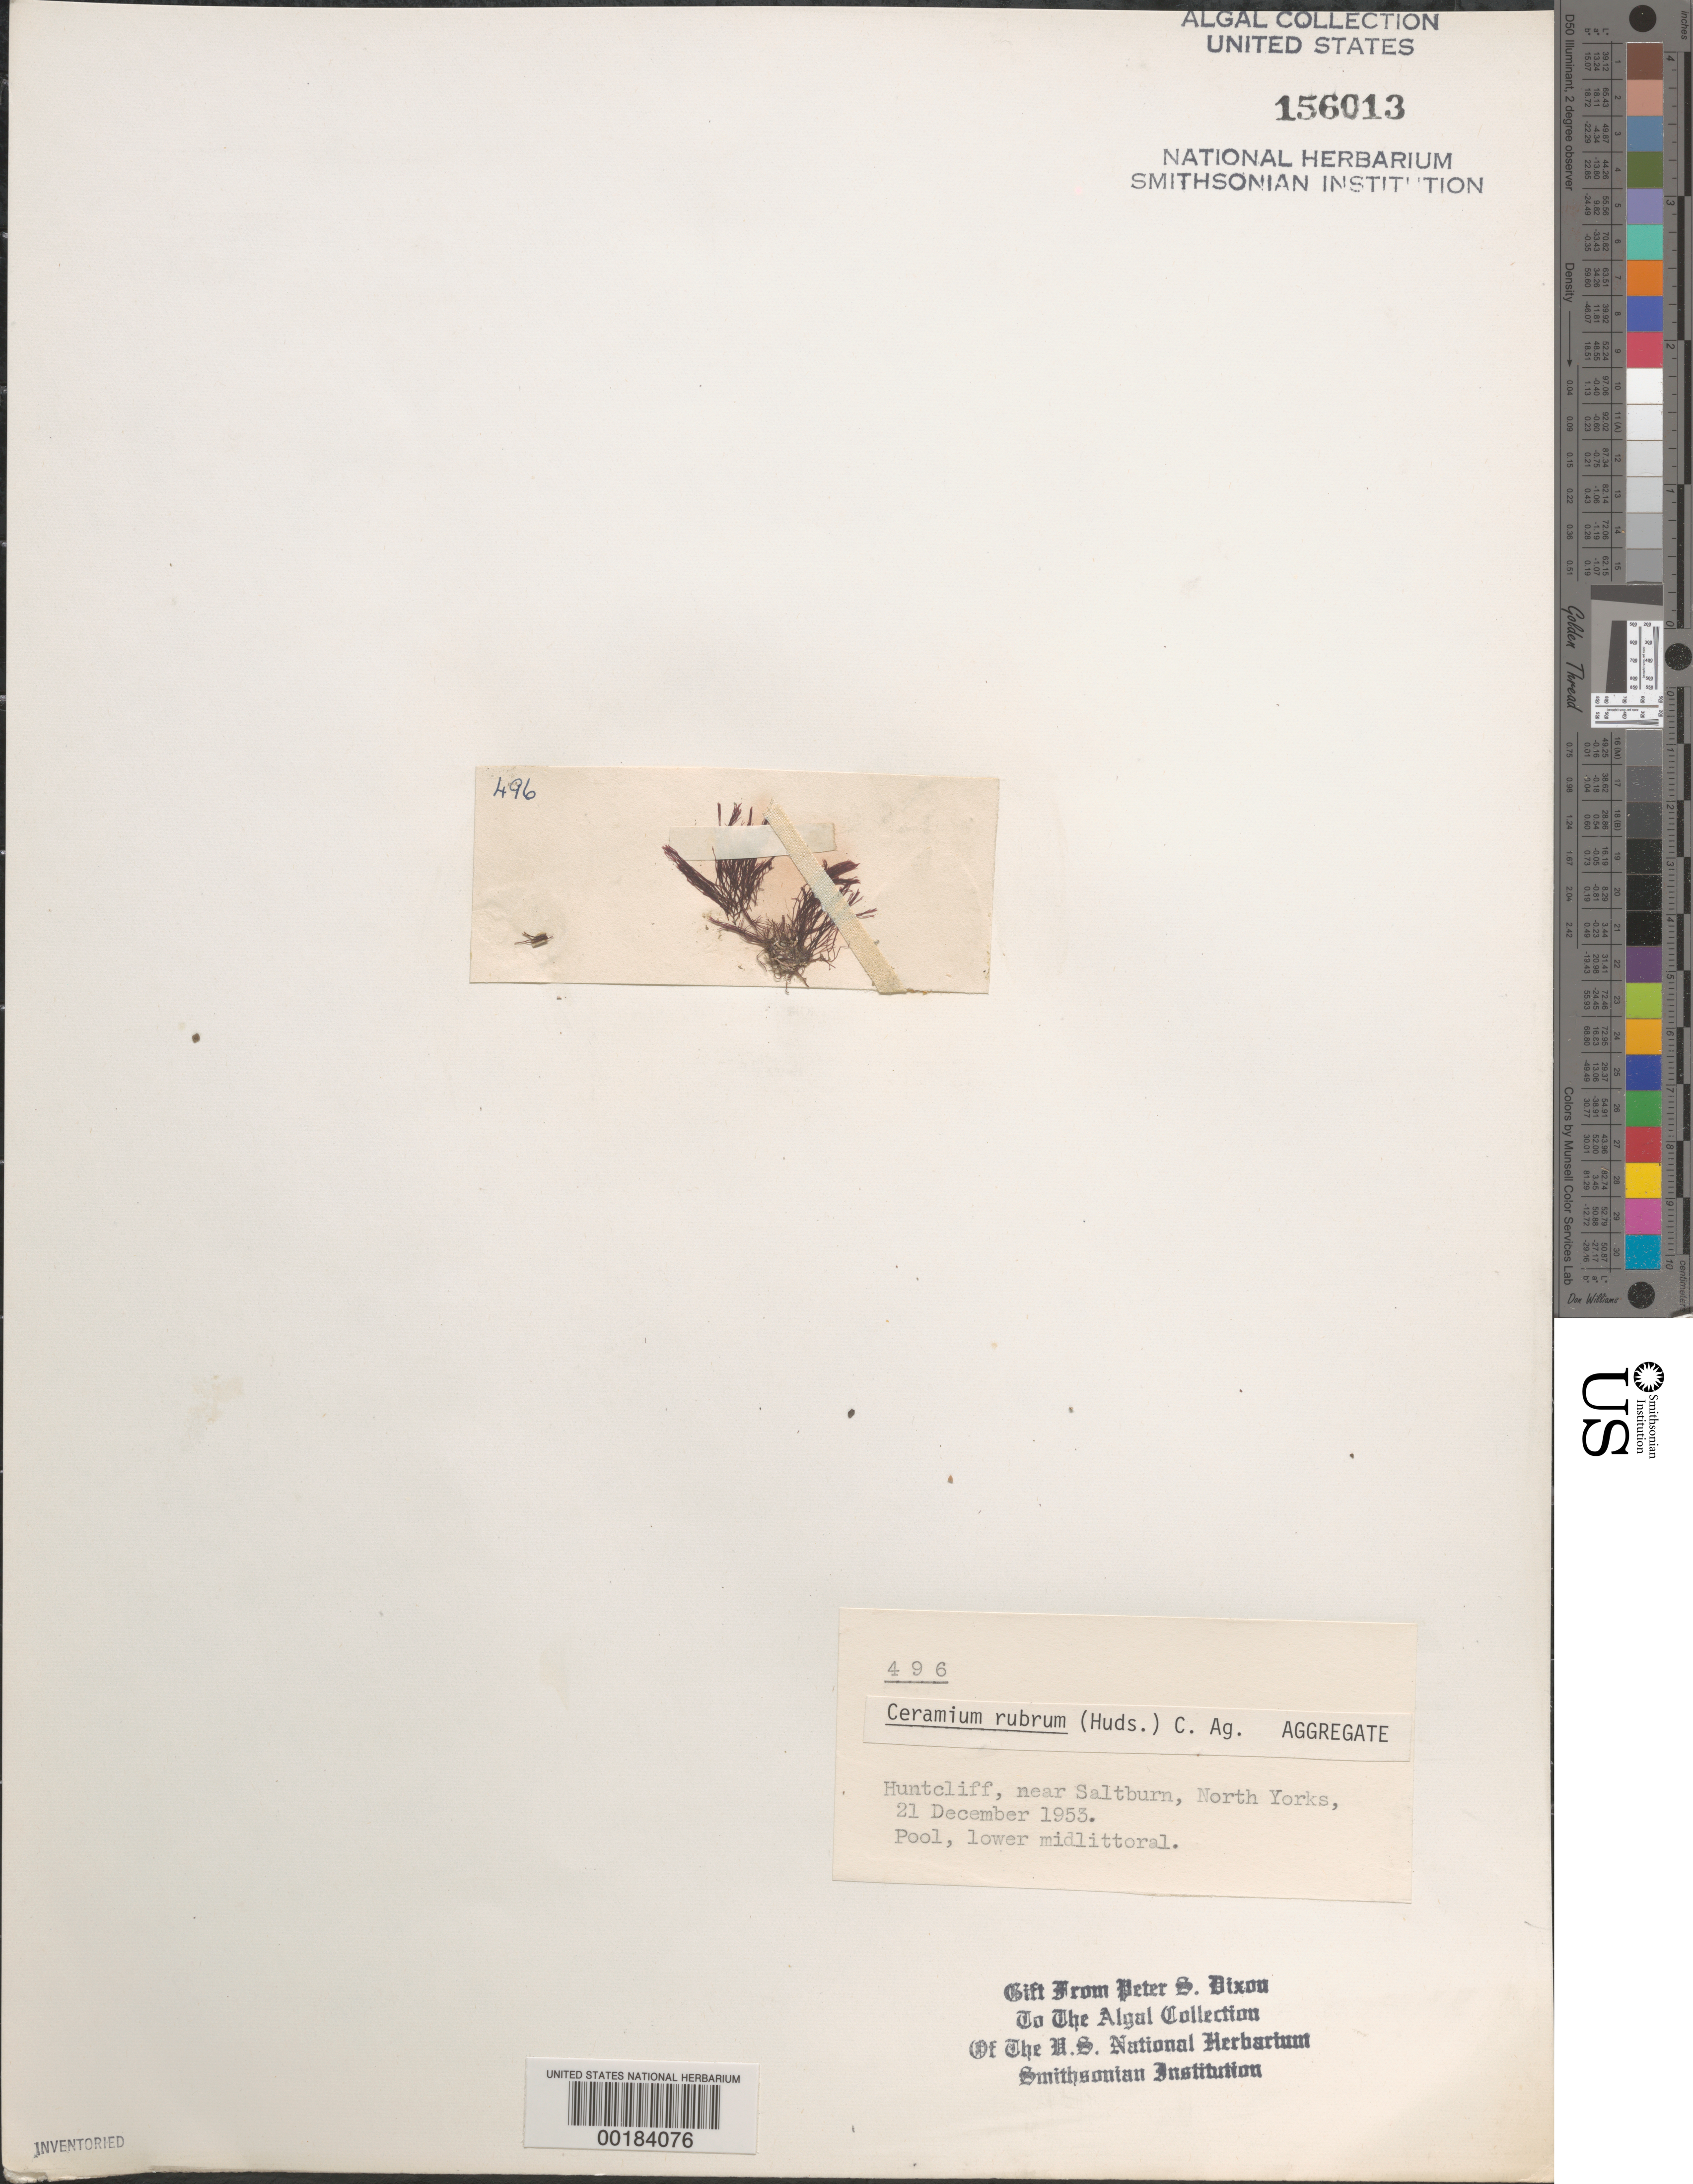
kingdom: Plantae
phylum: Rhodophyta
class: Florideophyceae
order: Ceramiales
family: Ceramiaceae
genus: Ceramium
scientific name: Ceramium rubrum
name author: C. Agardh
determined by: Dixon, P. S.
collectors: P. S. Dixon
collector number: PSD 496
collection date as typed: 21 Dec 1953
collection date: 1953-12-21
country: United Kingdom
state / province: England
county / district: North Yorkshire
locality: Huntcliff, near Saltburn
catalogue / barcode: US 156013